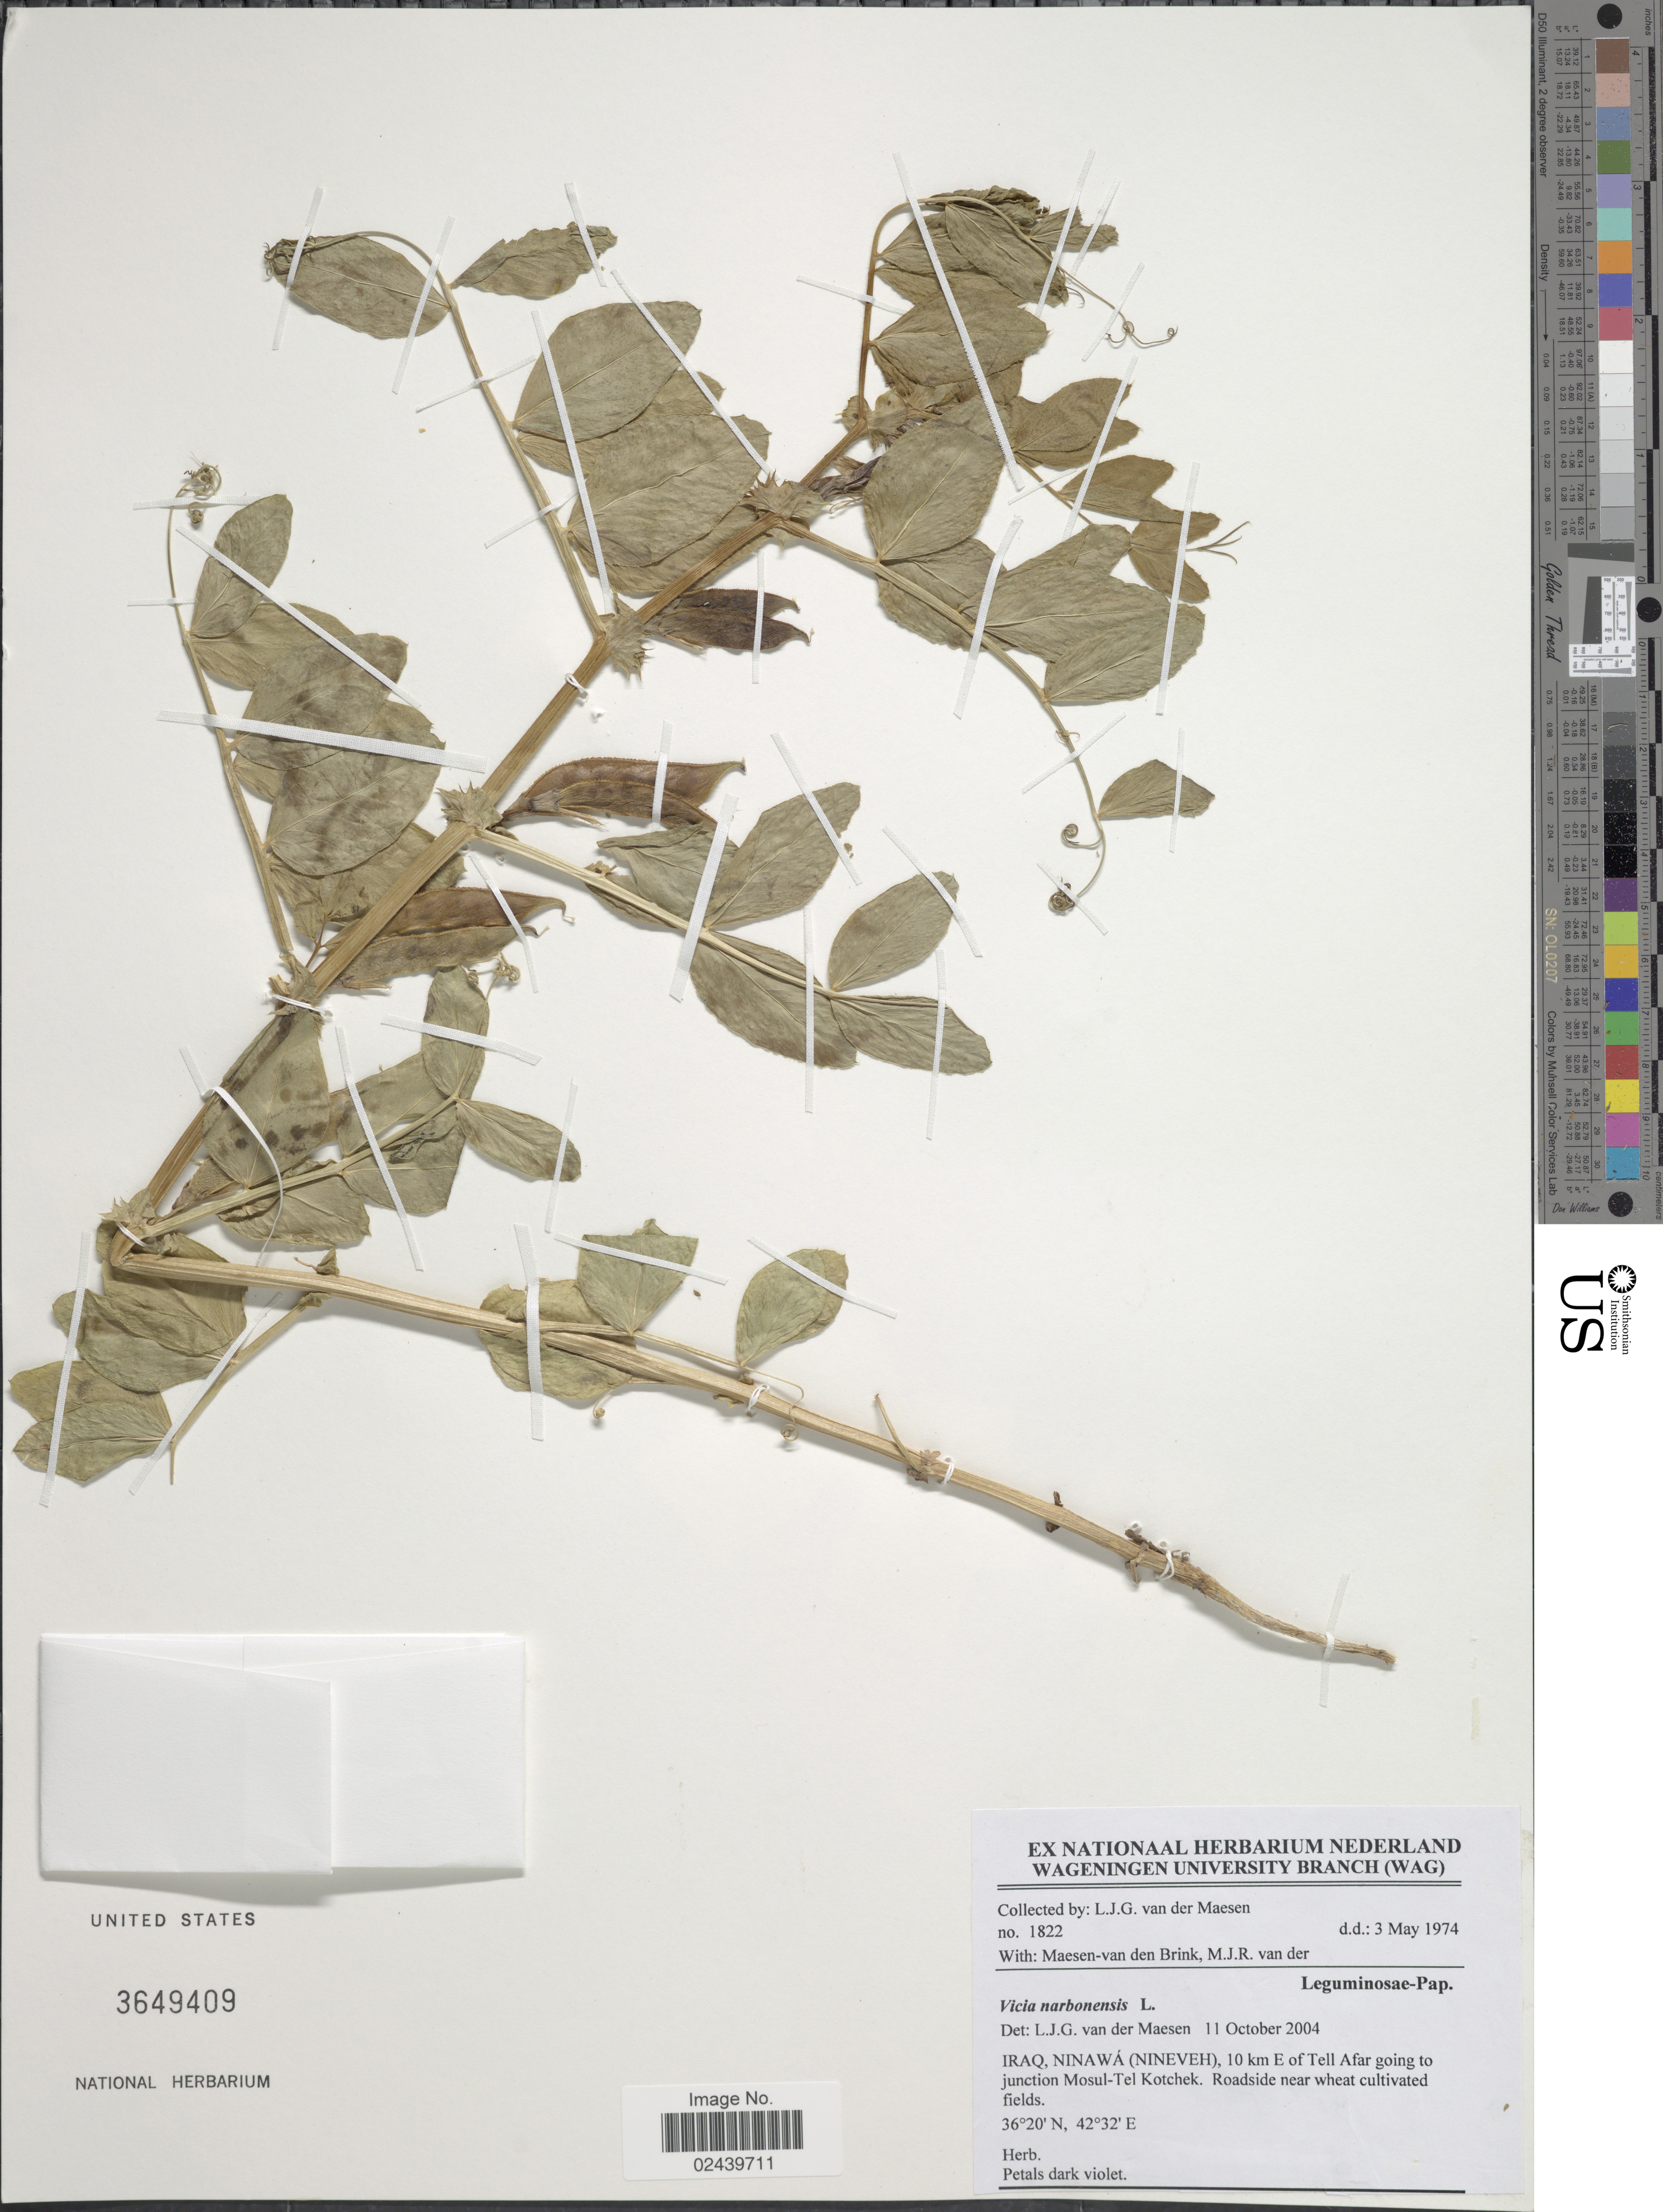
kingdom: Plantae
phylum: Tracheophyta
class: Magnoliopsida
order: Fabales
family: Fabaceae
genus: Vicia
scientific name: Vicia narbonensis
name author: L.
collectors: L. van der Maesen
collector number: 1822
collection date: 1974-05-03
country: Iraq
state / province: Ninawa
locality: Ninawá (Nineveh), 10 km E of Tell Afar going to junction Mosul-Tel-Kotchek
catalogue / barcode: US 3649409